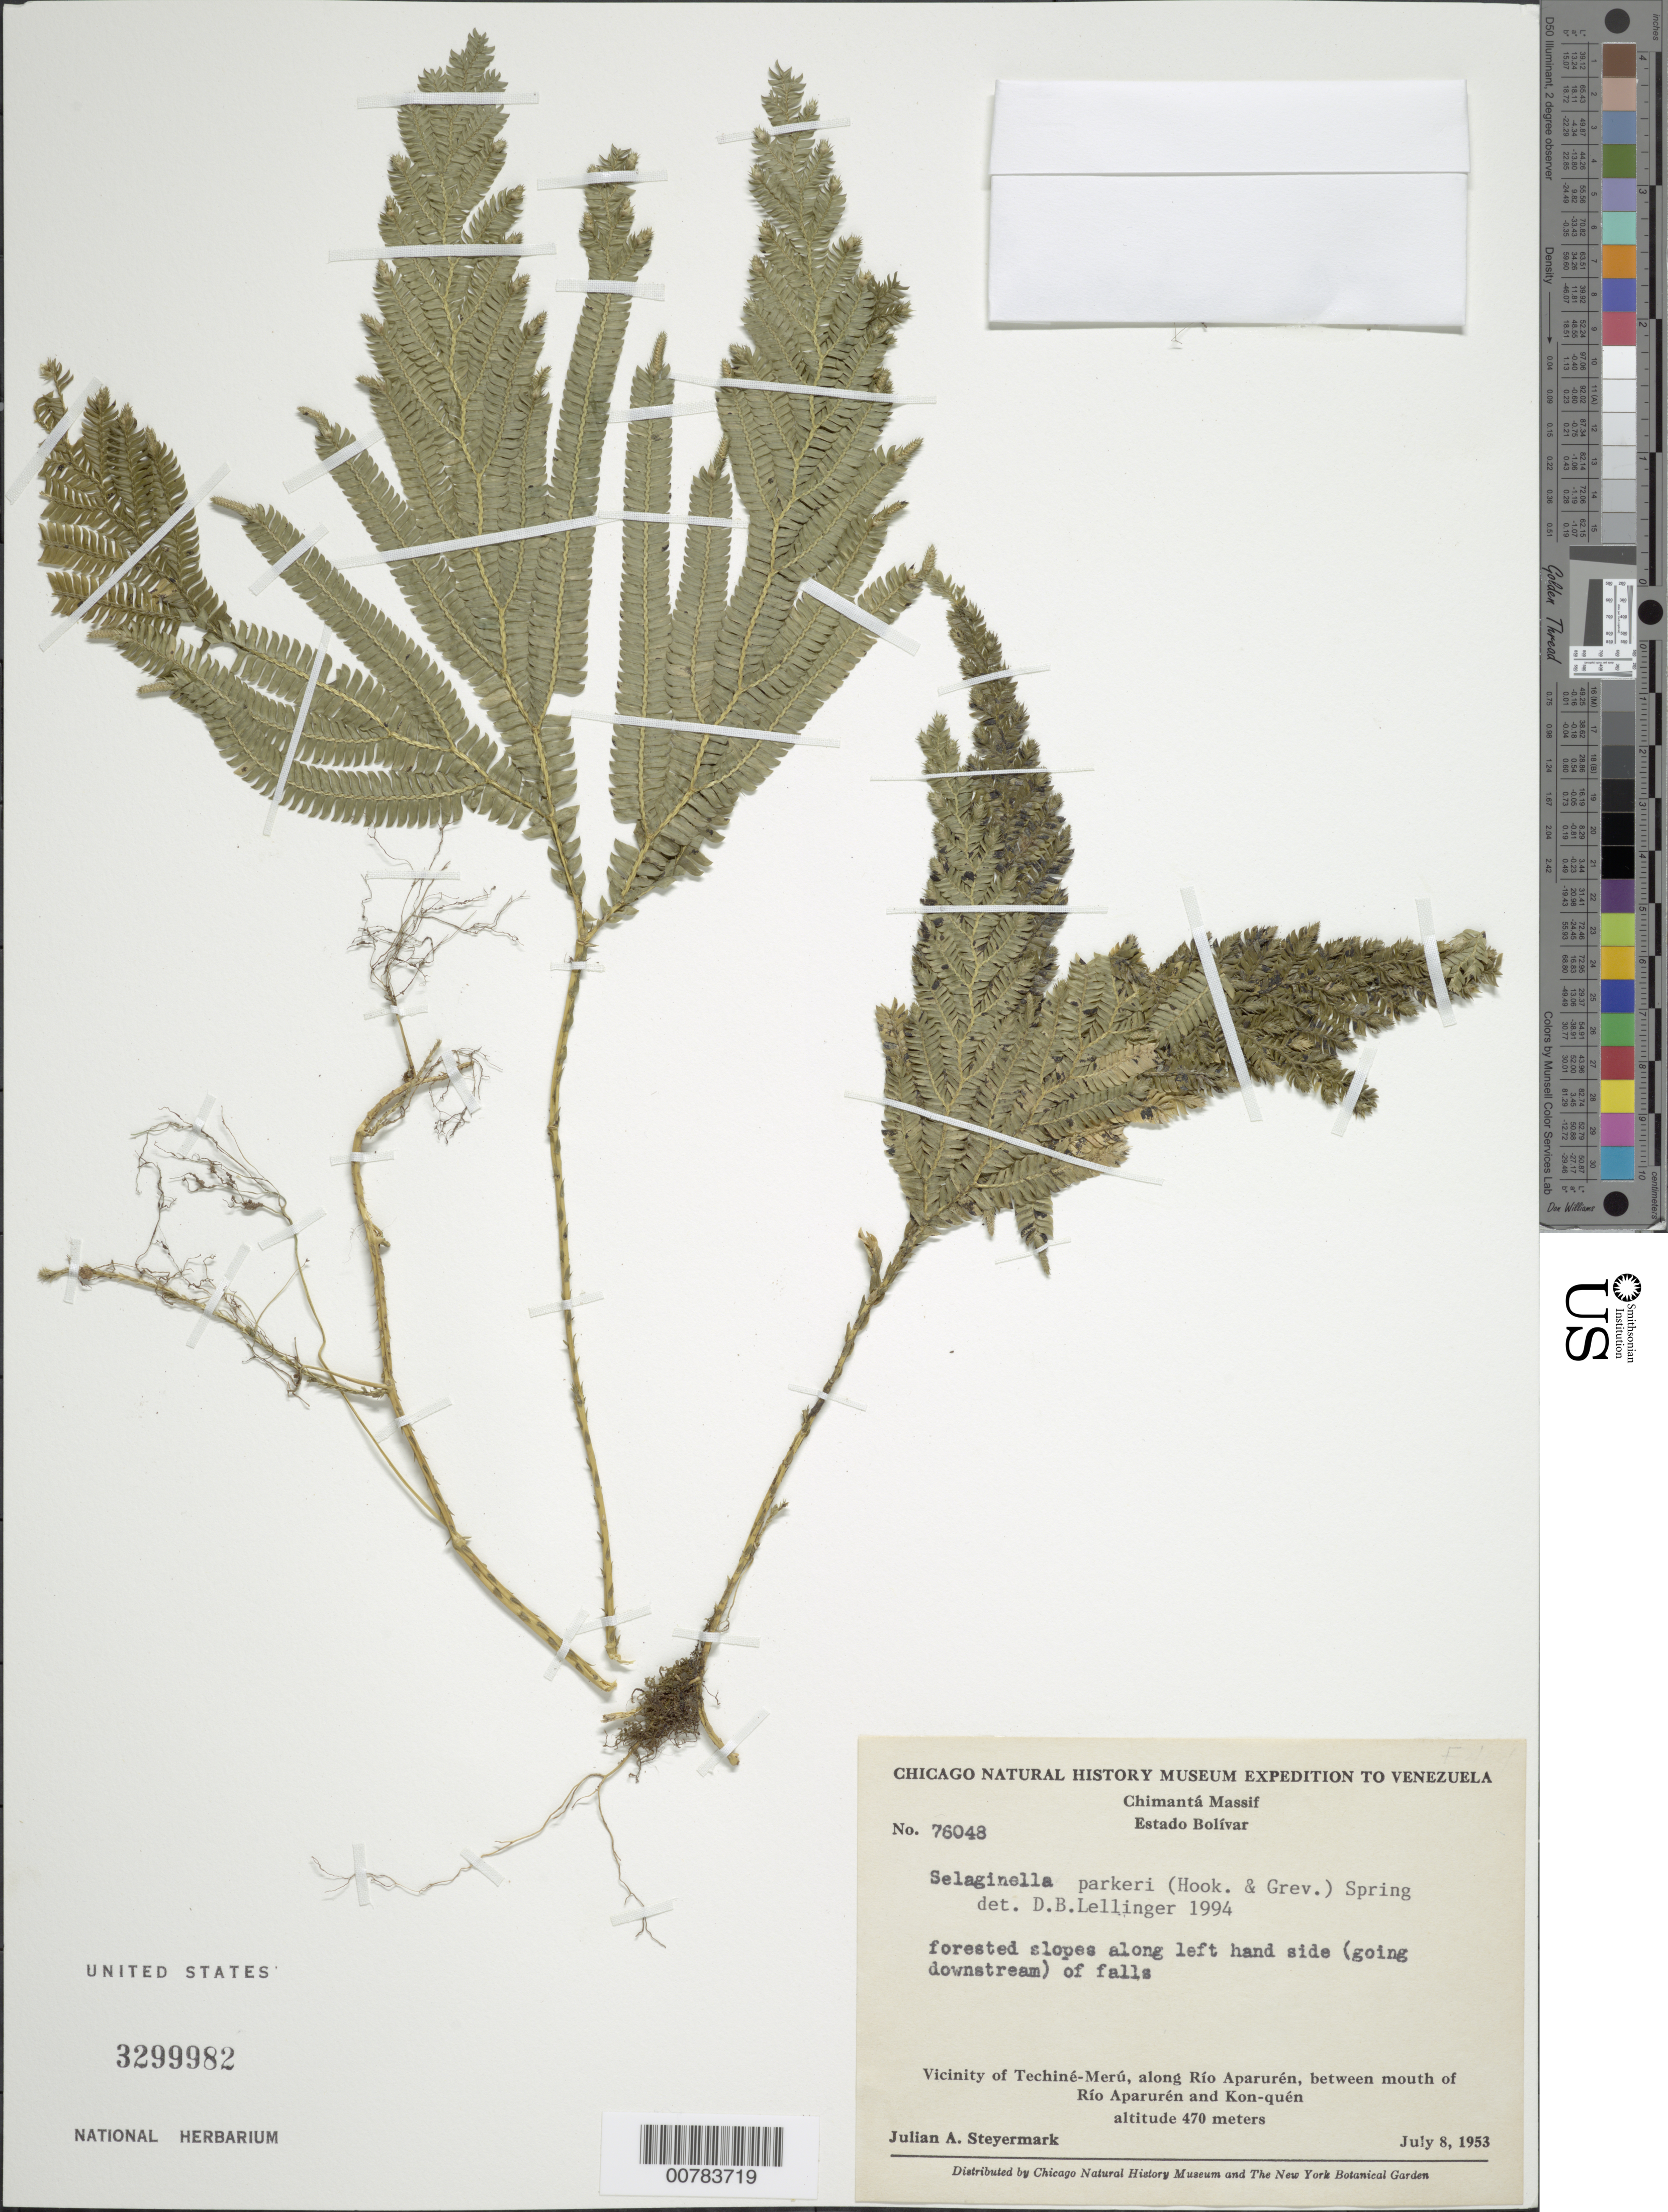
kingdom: Plantae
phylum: Tracheophyta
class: Lycopodiopsida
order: Selaginellales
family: Selaginellaceae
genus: Selaginella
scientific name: Selaginella parkeri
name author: (Hook. & Grev.) Spring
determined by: Lellinger, David B., (BOT), Smithsonian Institution - National Museum of Natural History (UNITED STATES)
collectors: J. Steyermark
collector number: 76048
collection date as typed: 8-Jul-53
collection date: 1953-07-08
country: Venezuela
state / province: Bolívar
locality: Chimantá Massif, vicinity of Techiné-Merú, along Río Aparurén, between mouth of Río Aparurén and Kon-quén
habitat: Forested slopes along left hand side (going downstream) of falls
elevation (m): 470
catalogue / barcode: US 3299982